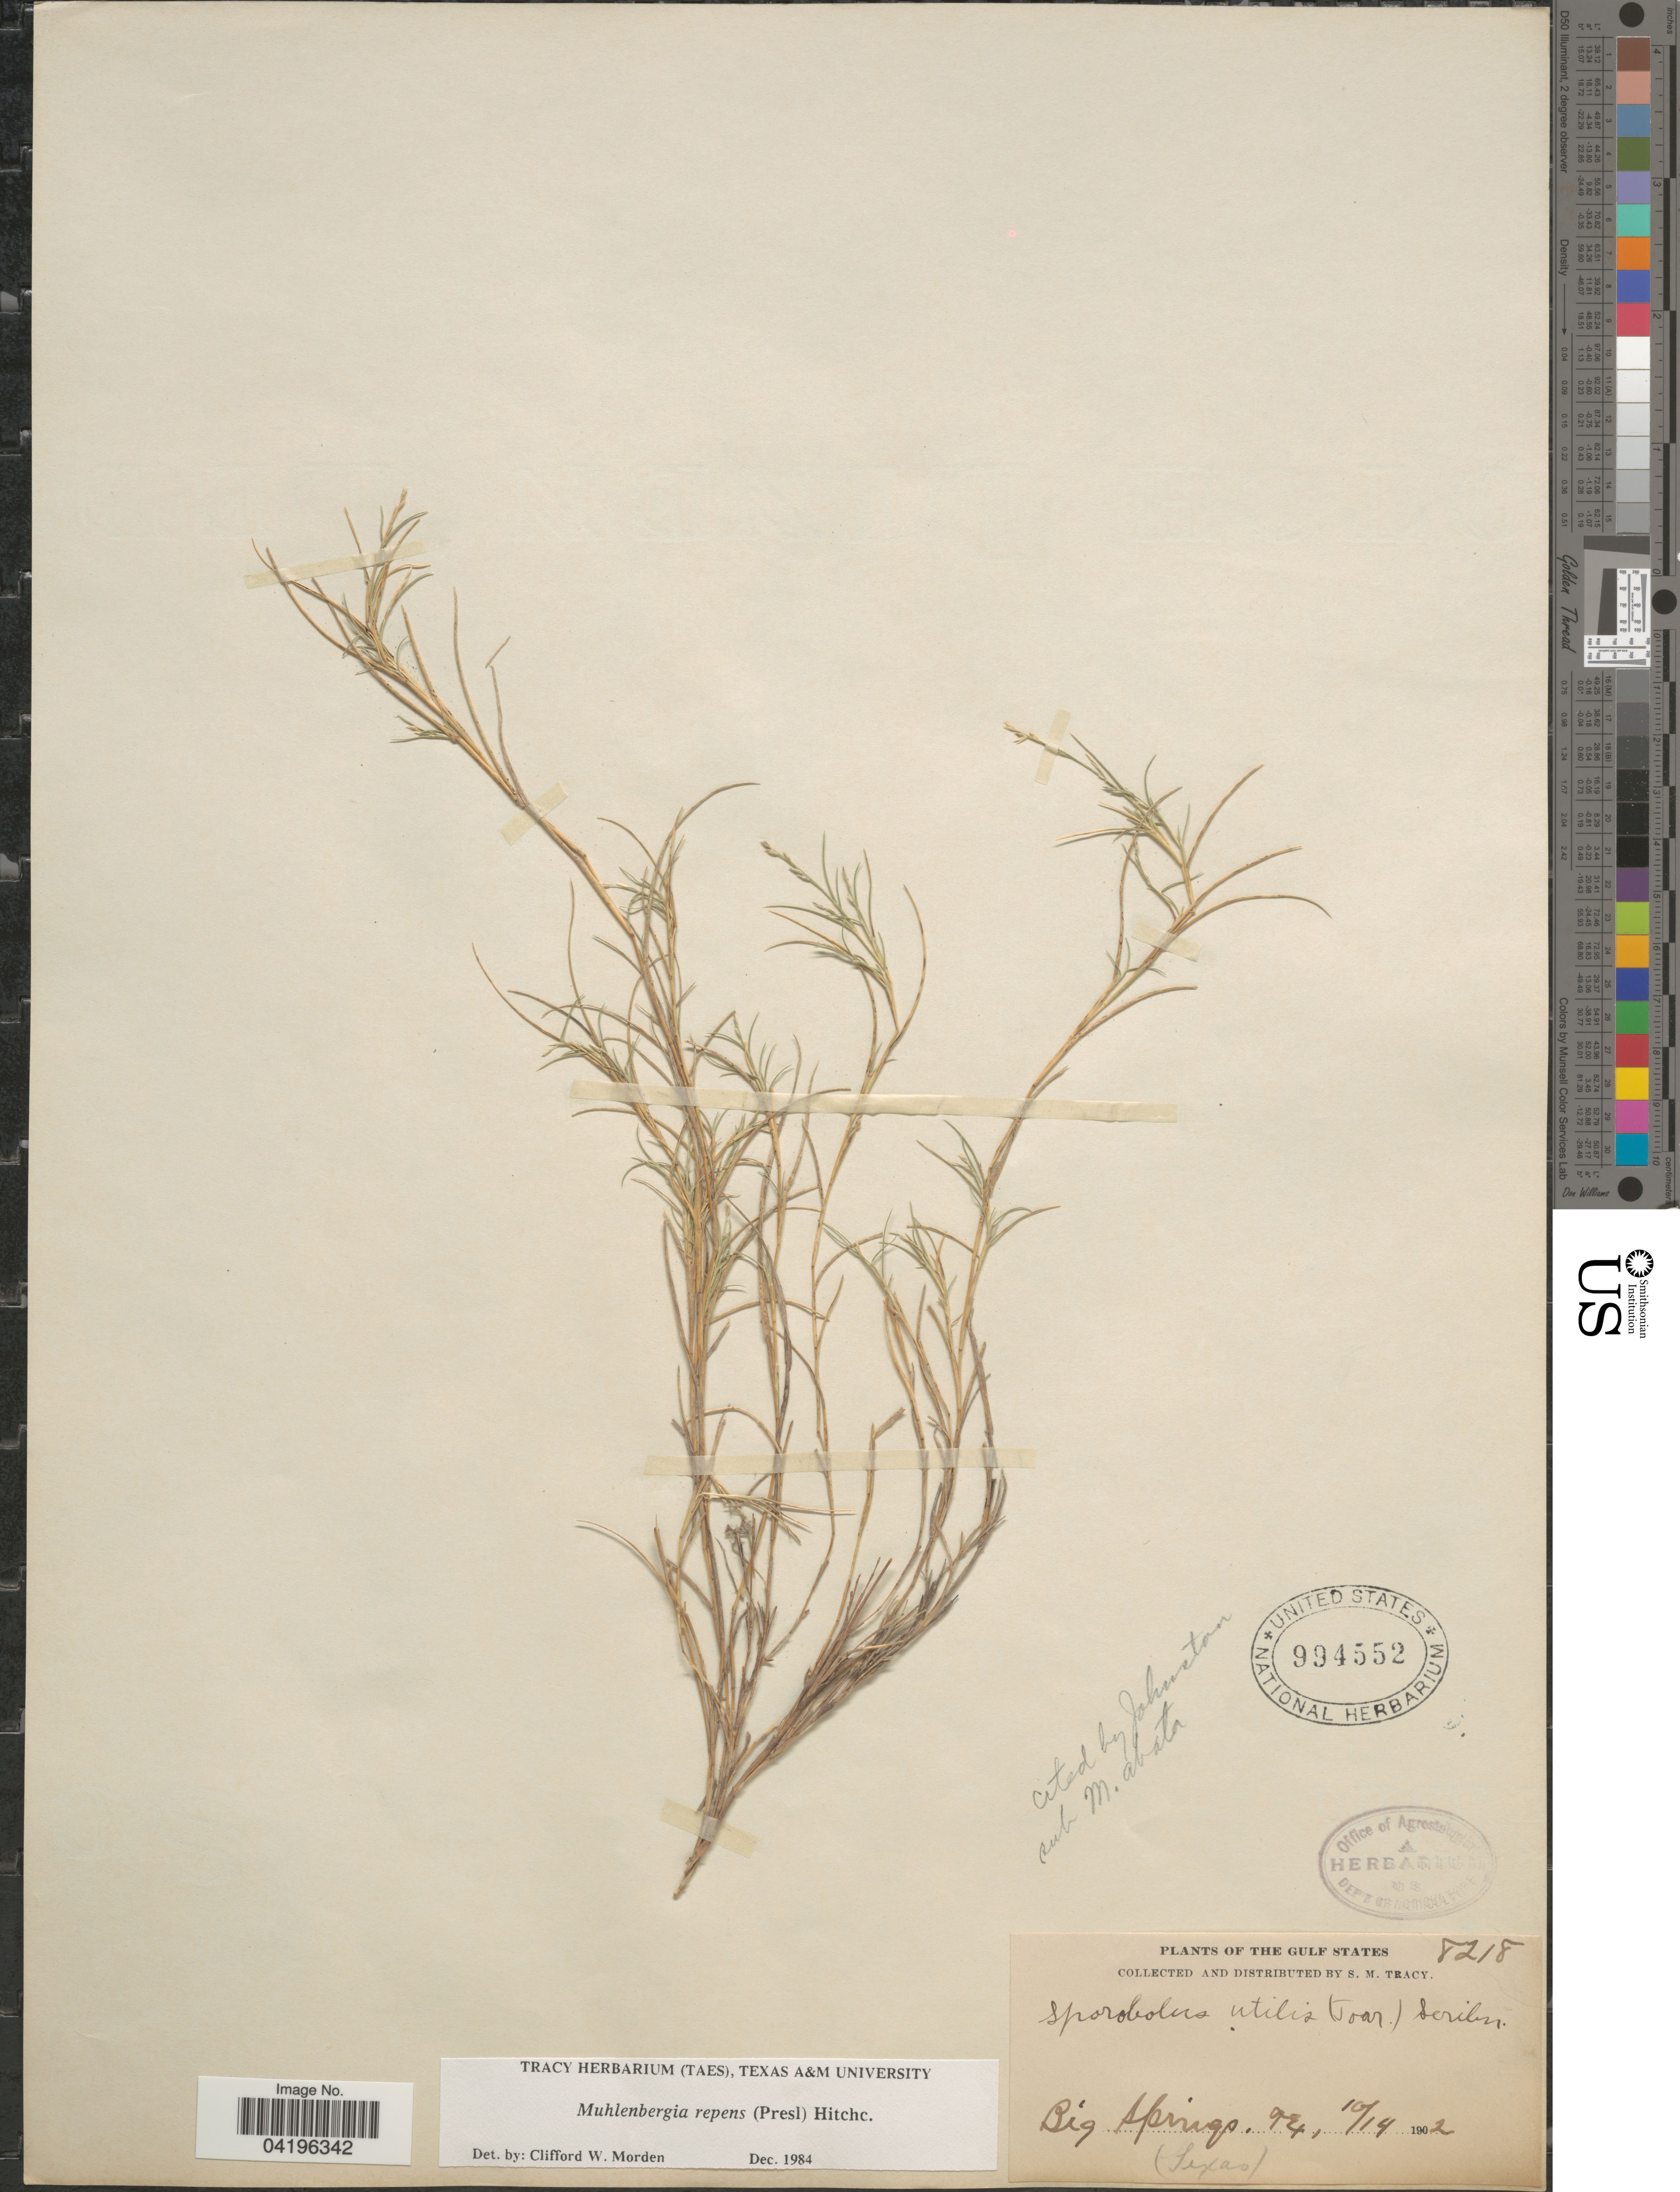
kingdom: Plantae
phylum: Tracheophyta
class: Liliopsida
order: Poales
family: Poaceae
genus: Muhlenbergia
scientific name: Muhlenbergia repens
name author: (J. Presl) Hitchc.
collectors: S. M. Tracy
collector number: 8218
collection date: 1902-10-14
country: United States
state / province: Texas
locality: The Gulf States. Big Springs.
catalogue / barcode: US 994552